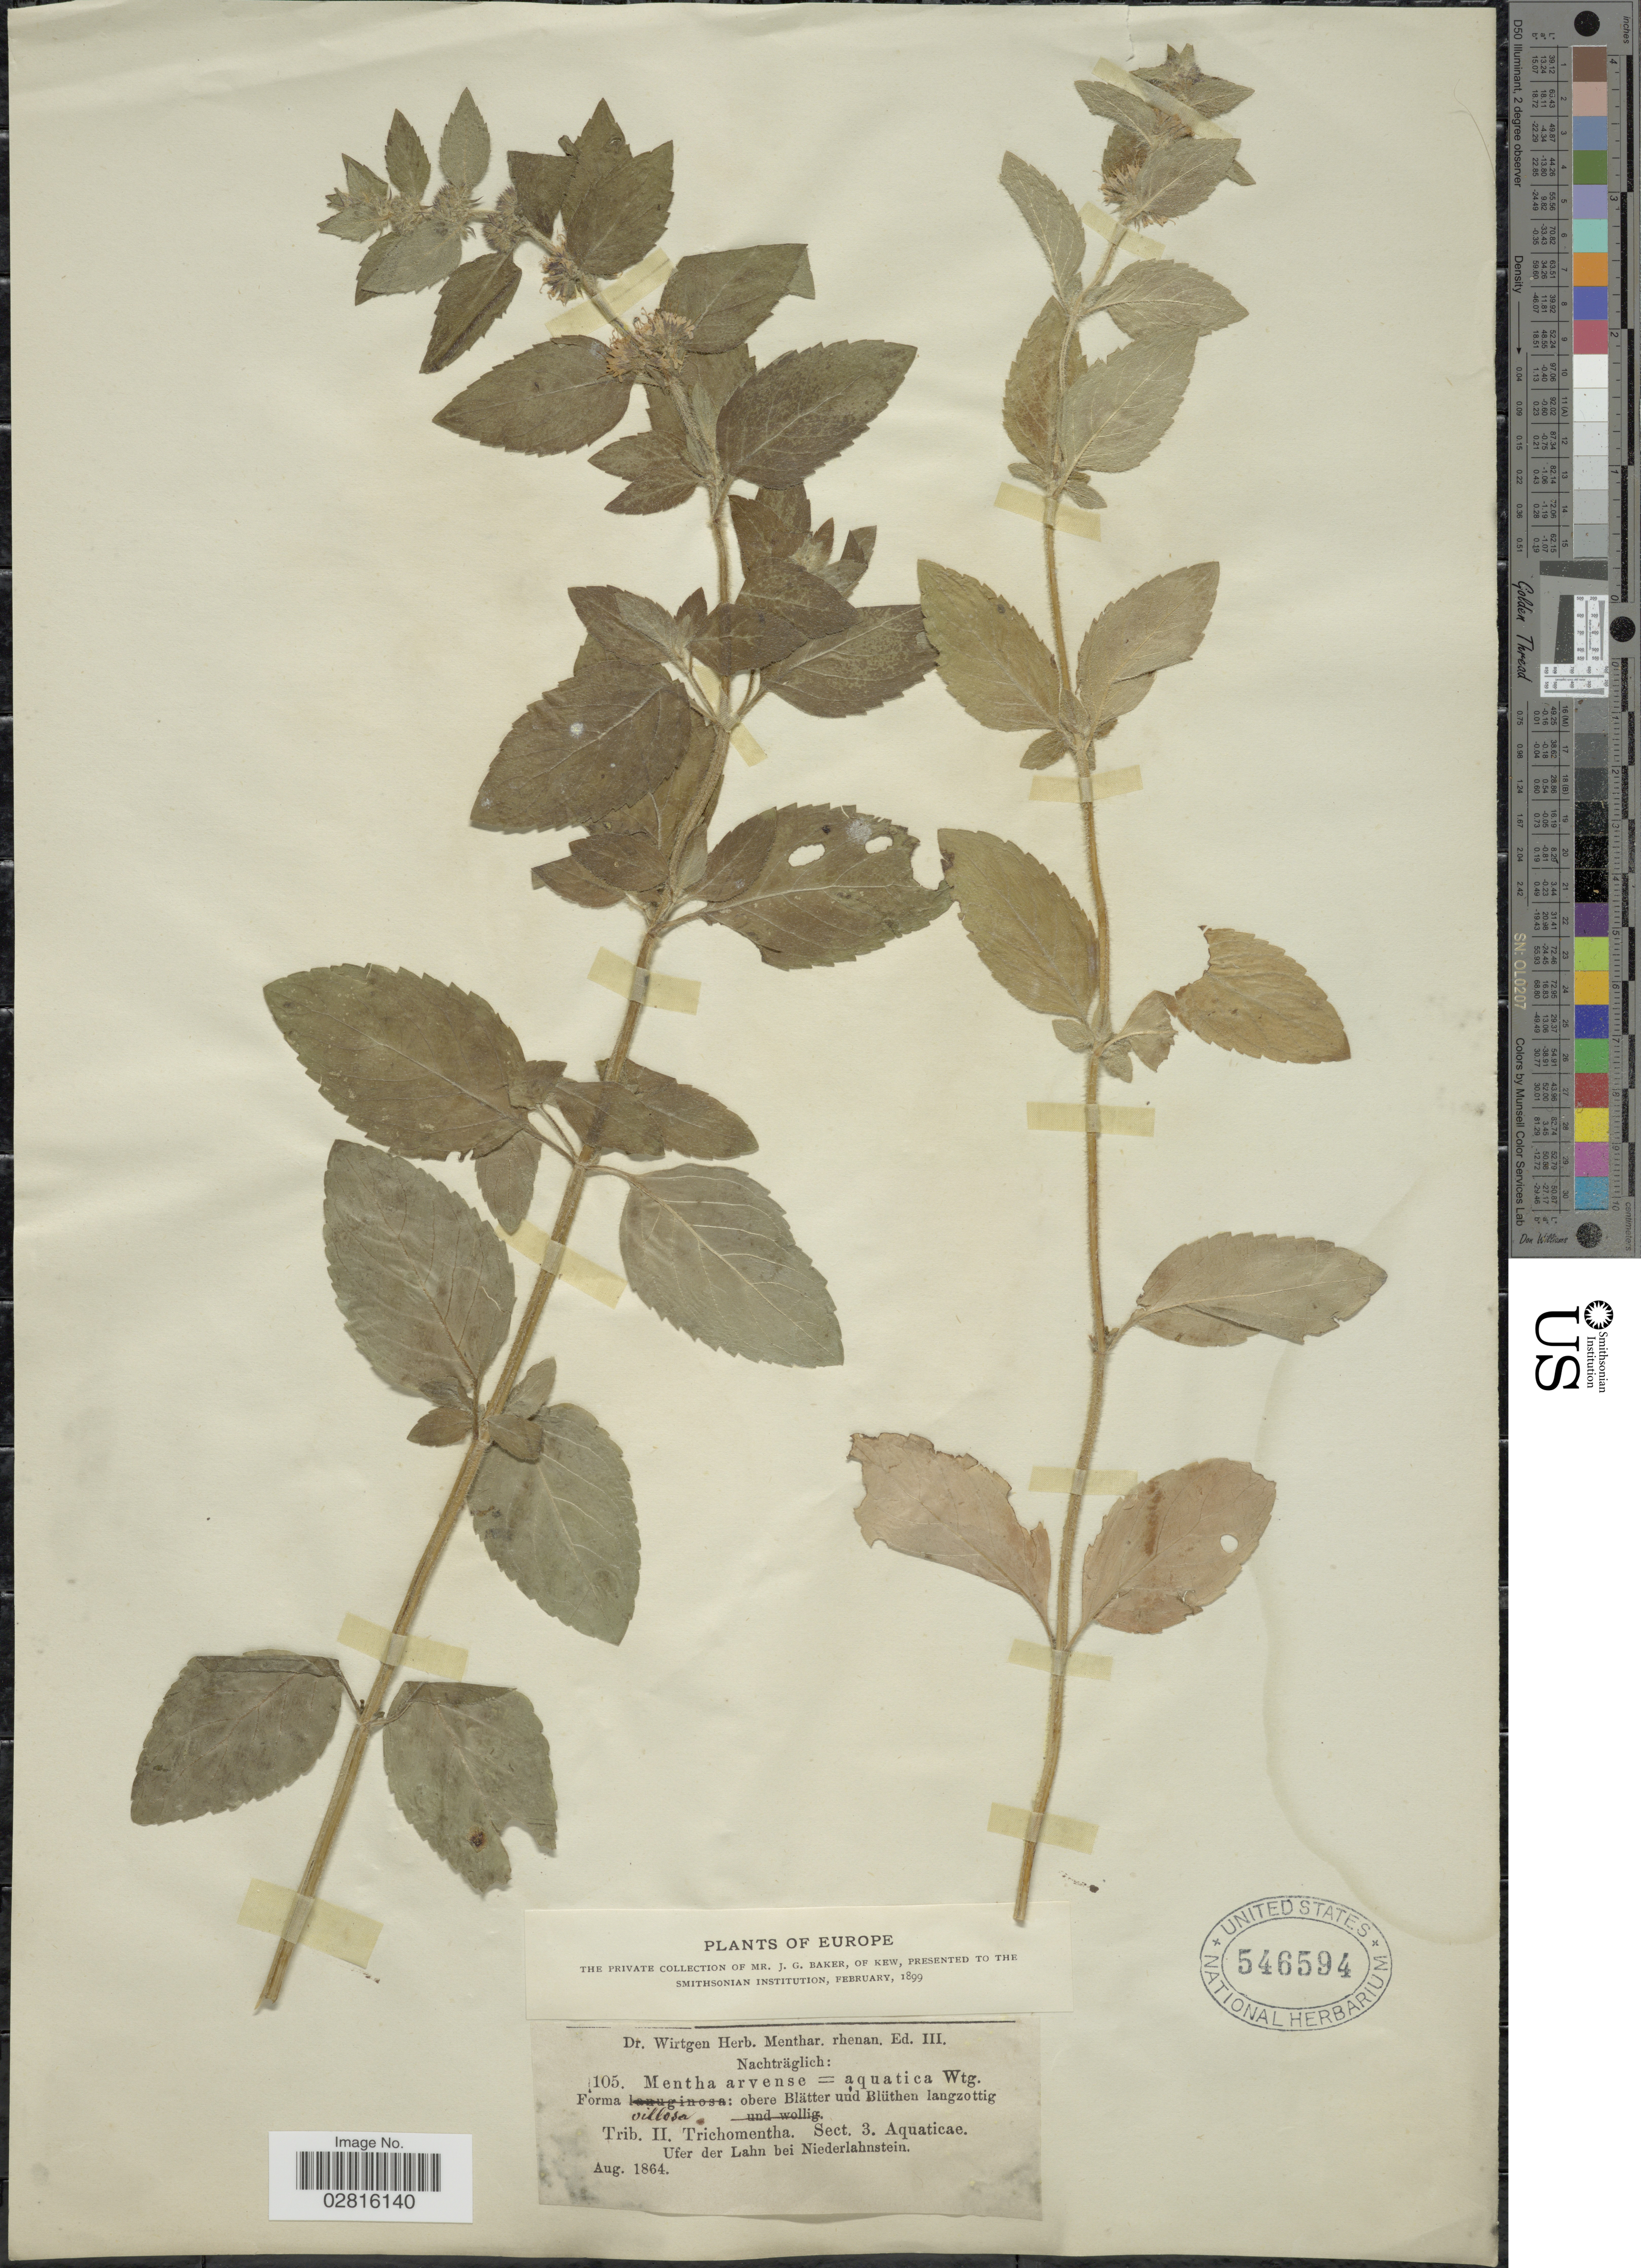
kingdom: Plantae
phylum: Tracheophyta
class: Magnoliopsida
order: Lamiales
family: Lamiaceae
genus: Mentha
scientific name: Mentha aquatica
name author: L.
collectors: Wirtgen, --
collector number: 105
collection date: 1864-08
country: Germany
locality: Ufer der Lahn bei Niederlahnstein.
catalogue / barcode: US 546594